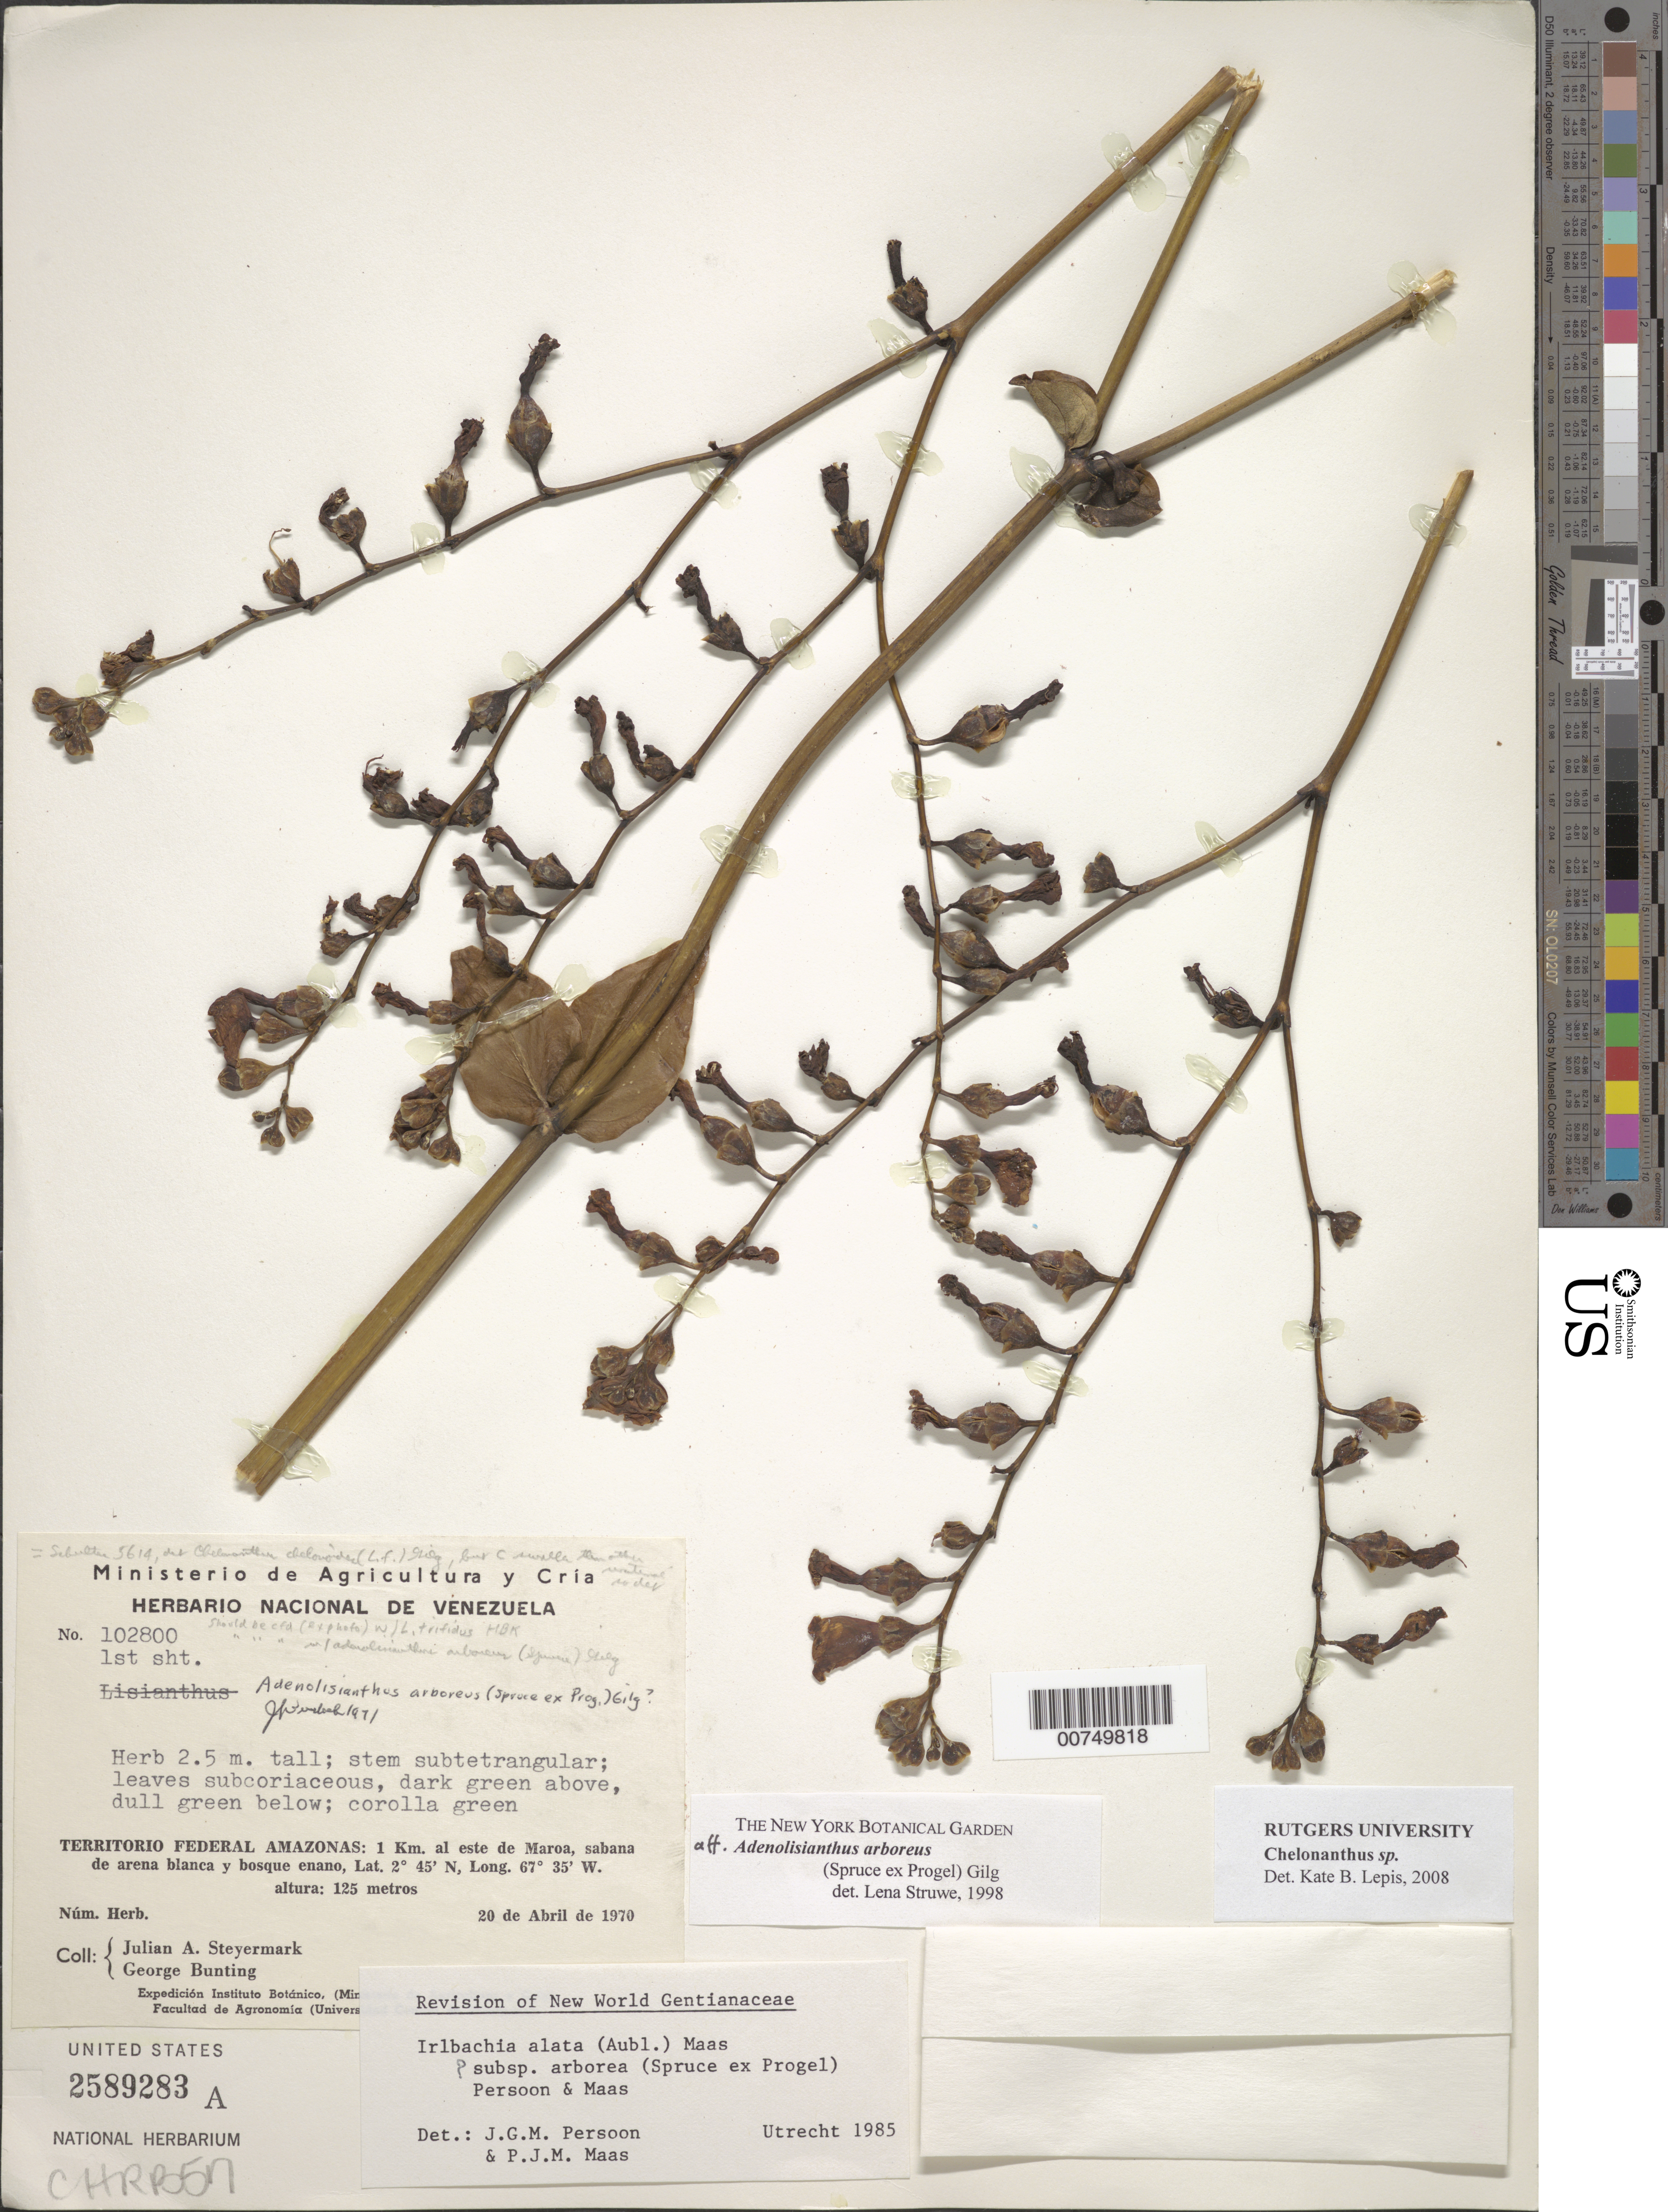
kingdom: Plantae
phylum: Tracheophyta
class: Magnoliopsida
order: Gentianales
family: Gentianaceae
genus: Chelonanthus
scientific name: Chelonanthus sp.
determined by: Lepis, Kate B.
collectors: J. Steyermark & G. S. Bunting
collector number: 102800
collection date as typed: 20-Apr-70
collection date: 1970-04-20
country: Venezuela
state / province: Amazonas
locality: Maroa, 1 km E of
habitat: White sand savanna and dwarf forest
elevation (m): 125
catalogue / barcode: US 2589283A